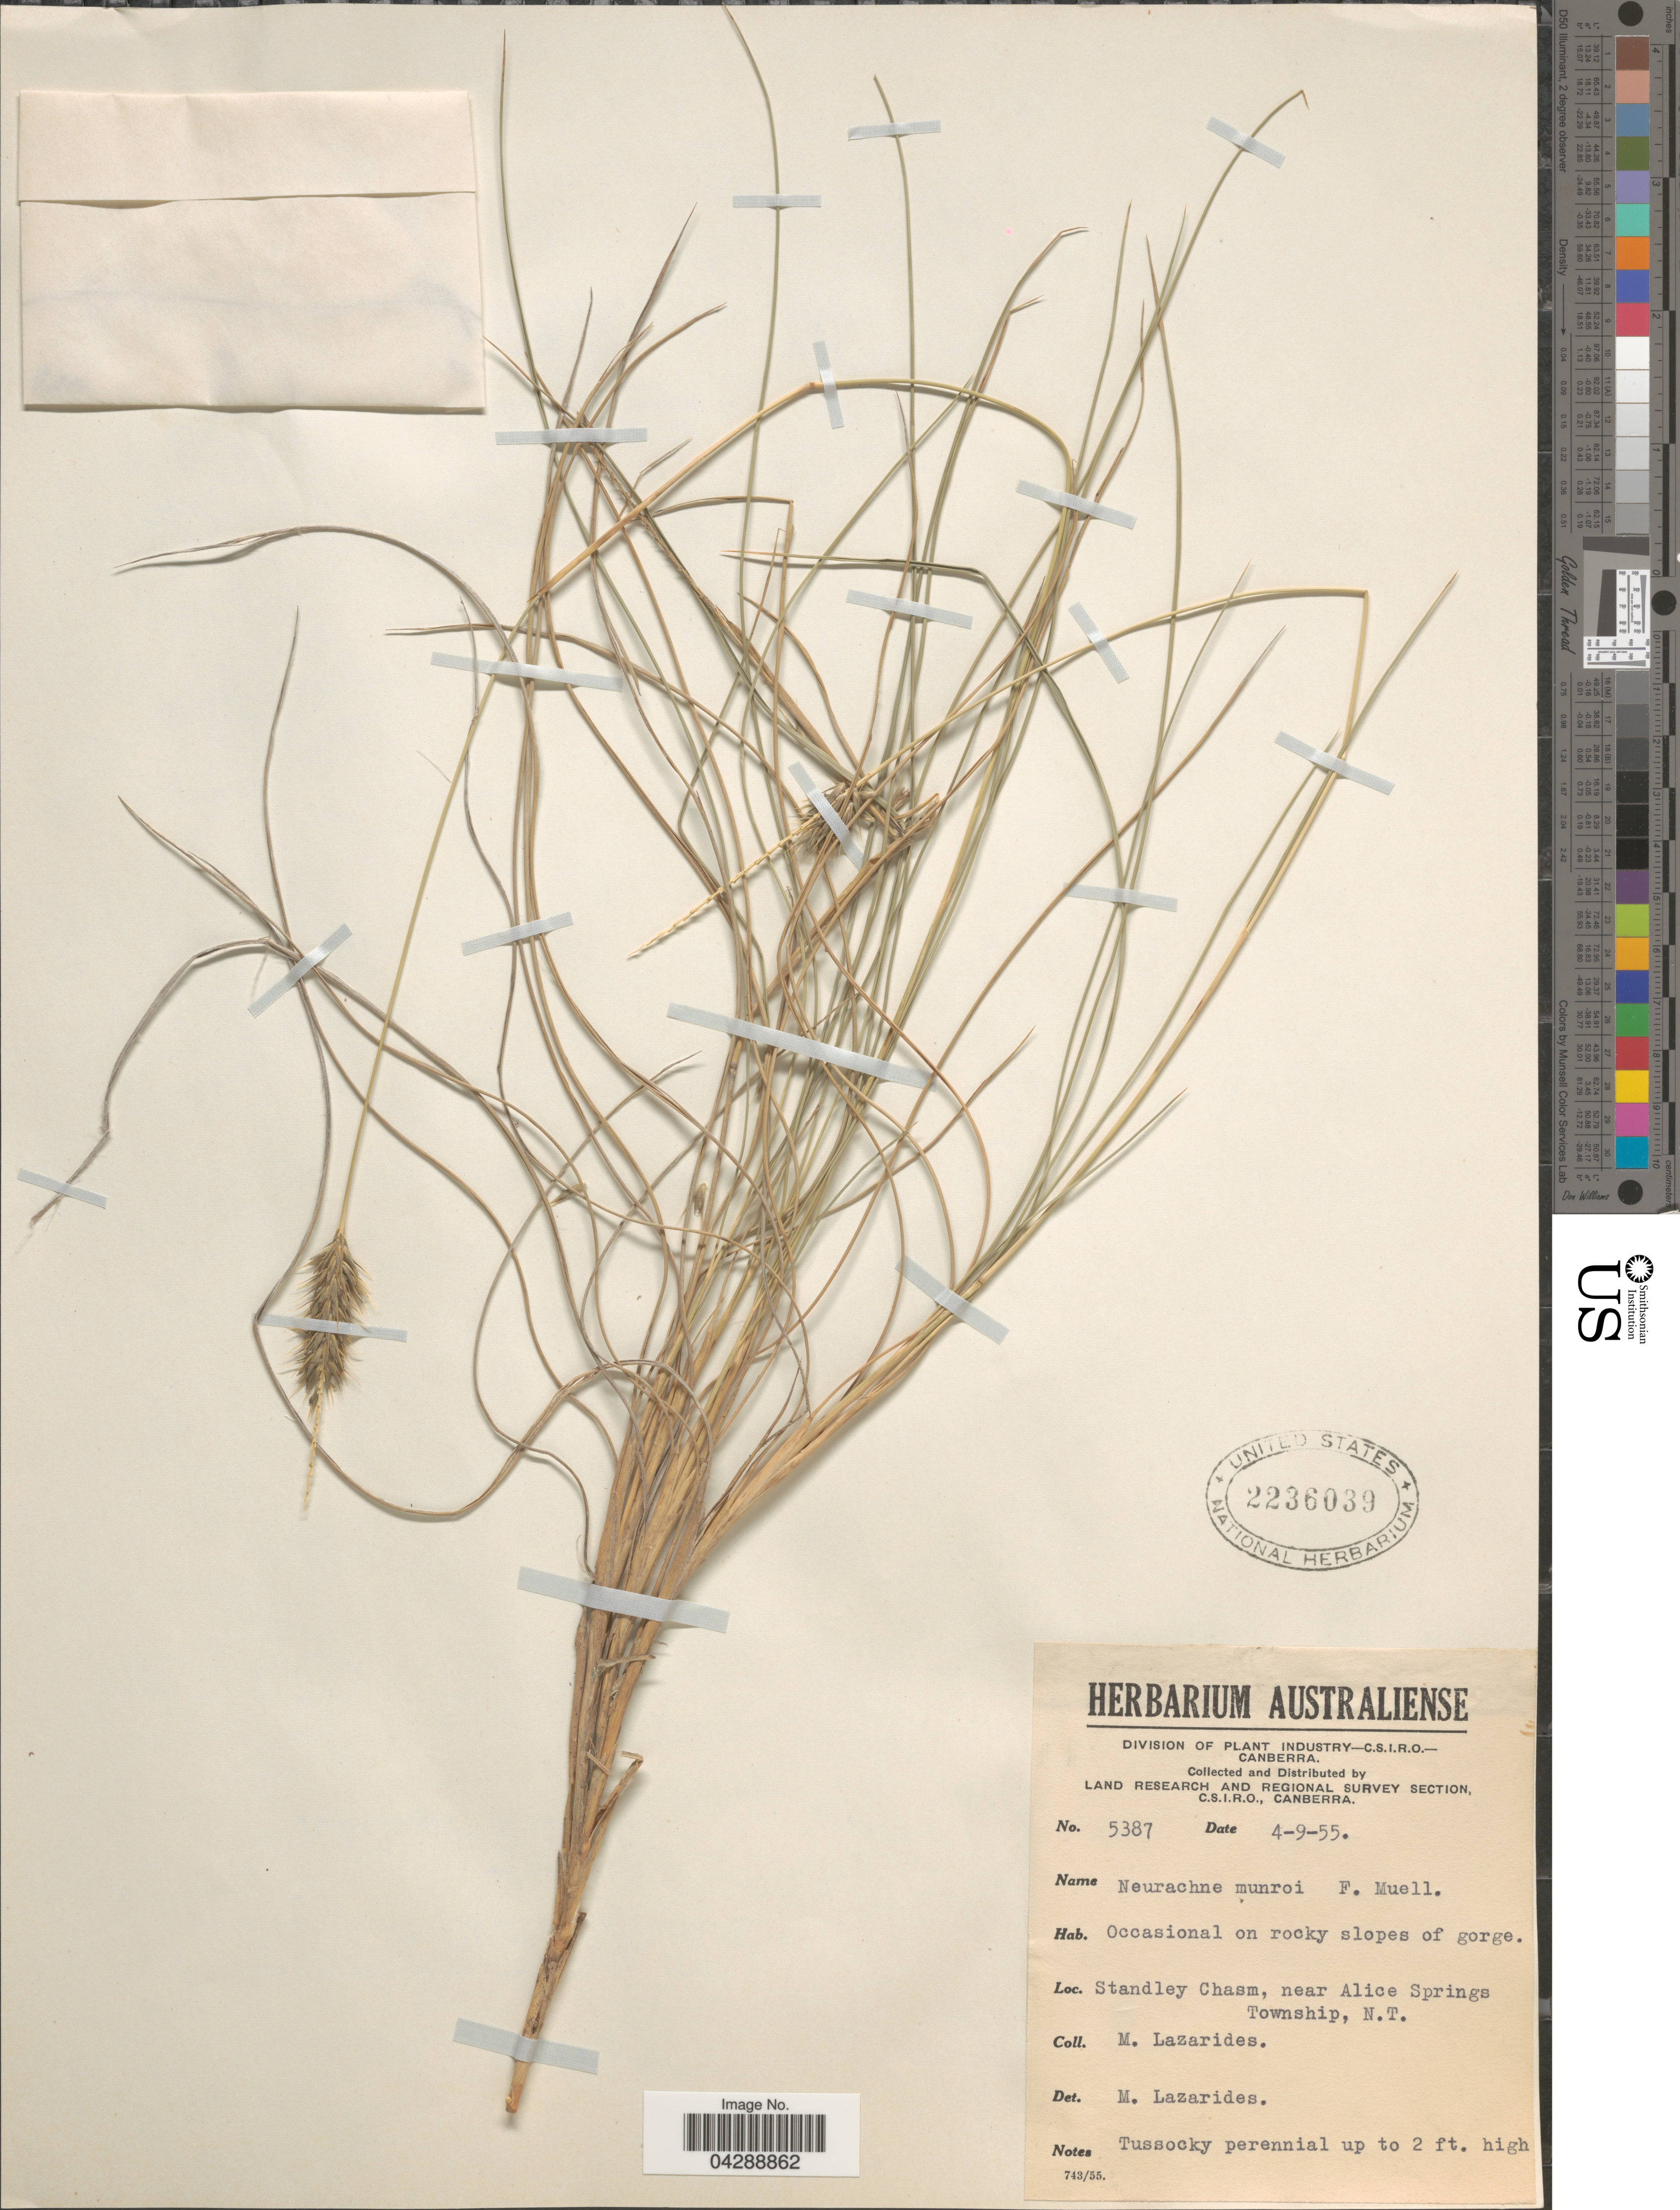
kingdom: Plantae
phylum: Tracheophyta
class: Liliopsida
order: Poales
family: Poaceae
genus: Neurachne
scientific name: Neurachne munroi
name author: (F. Muell.) F. Muell.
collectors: M. Lazarides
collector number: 5387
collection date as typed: Transcribed d/m/y: 4/9/55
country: Australia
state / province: Northern Territory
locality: Land Research and Regional Survey Section. Occasional on rocky slopes of gorge. Standley Chasm, near Alice Springs Township.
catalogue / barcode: US 2236039